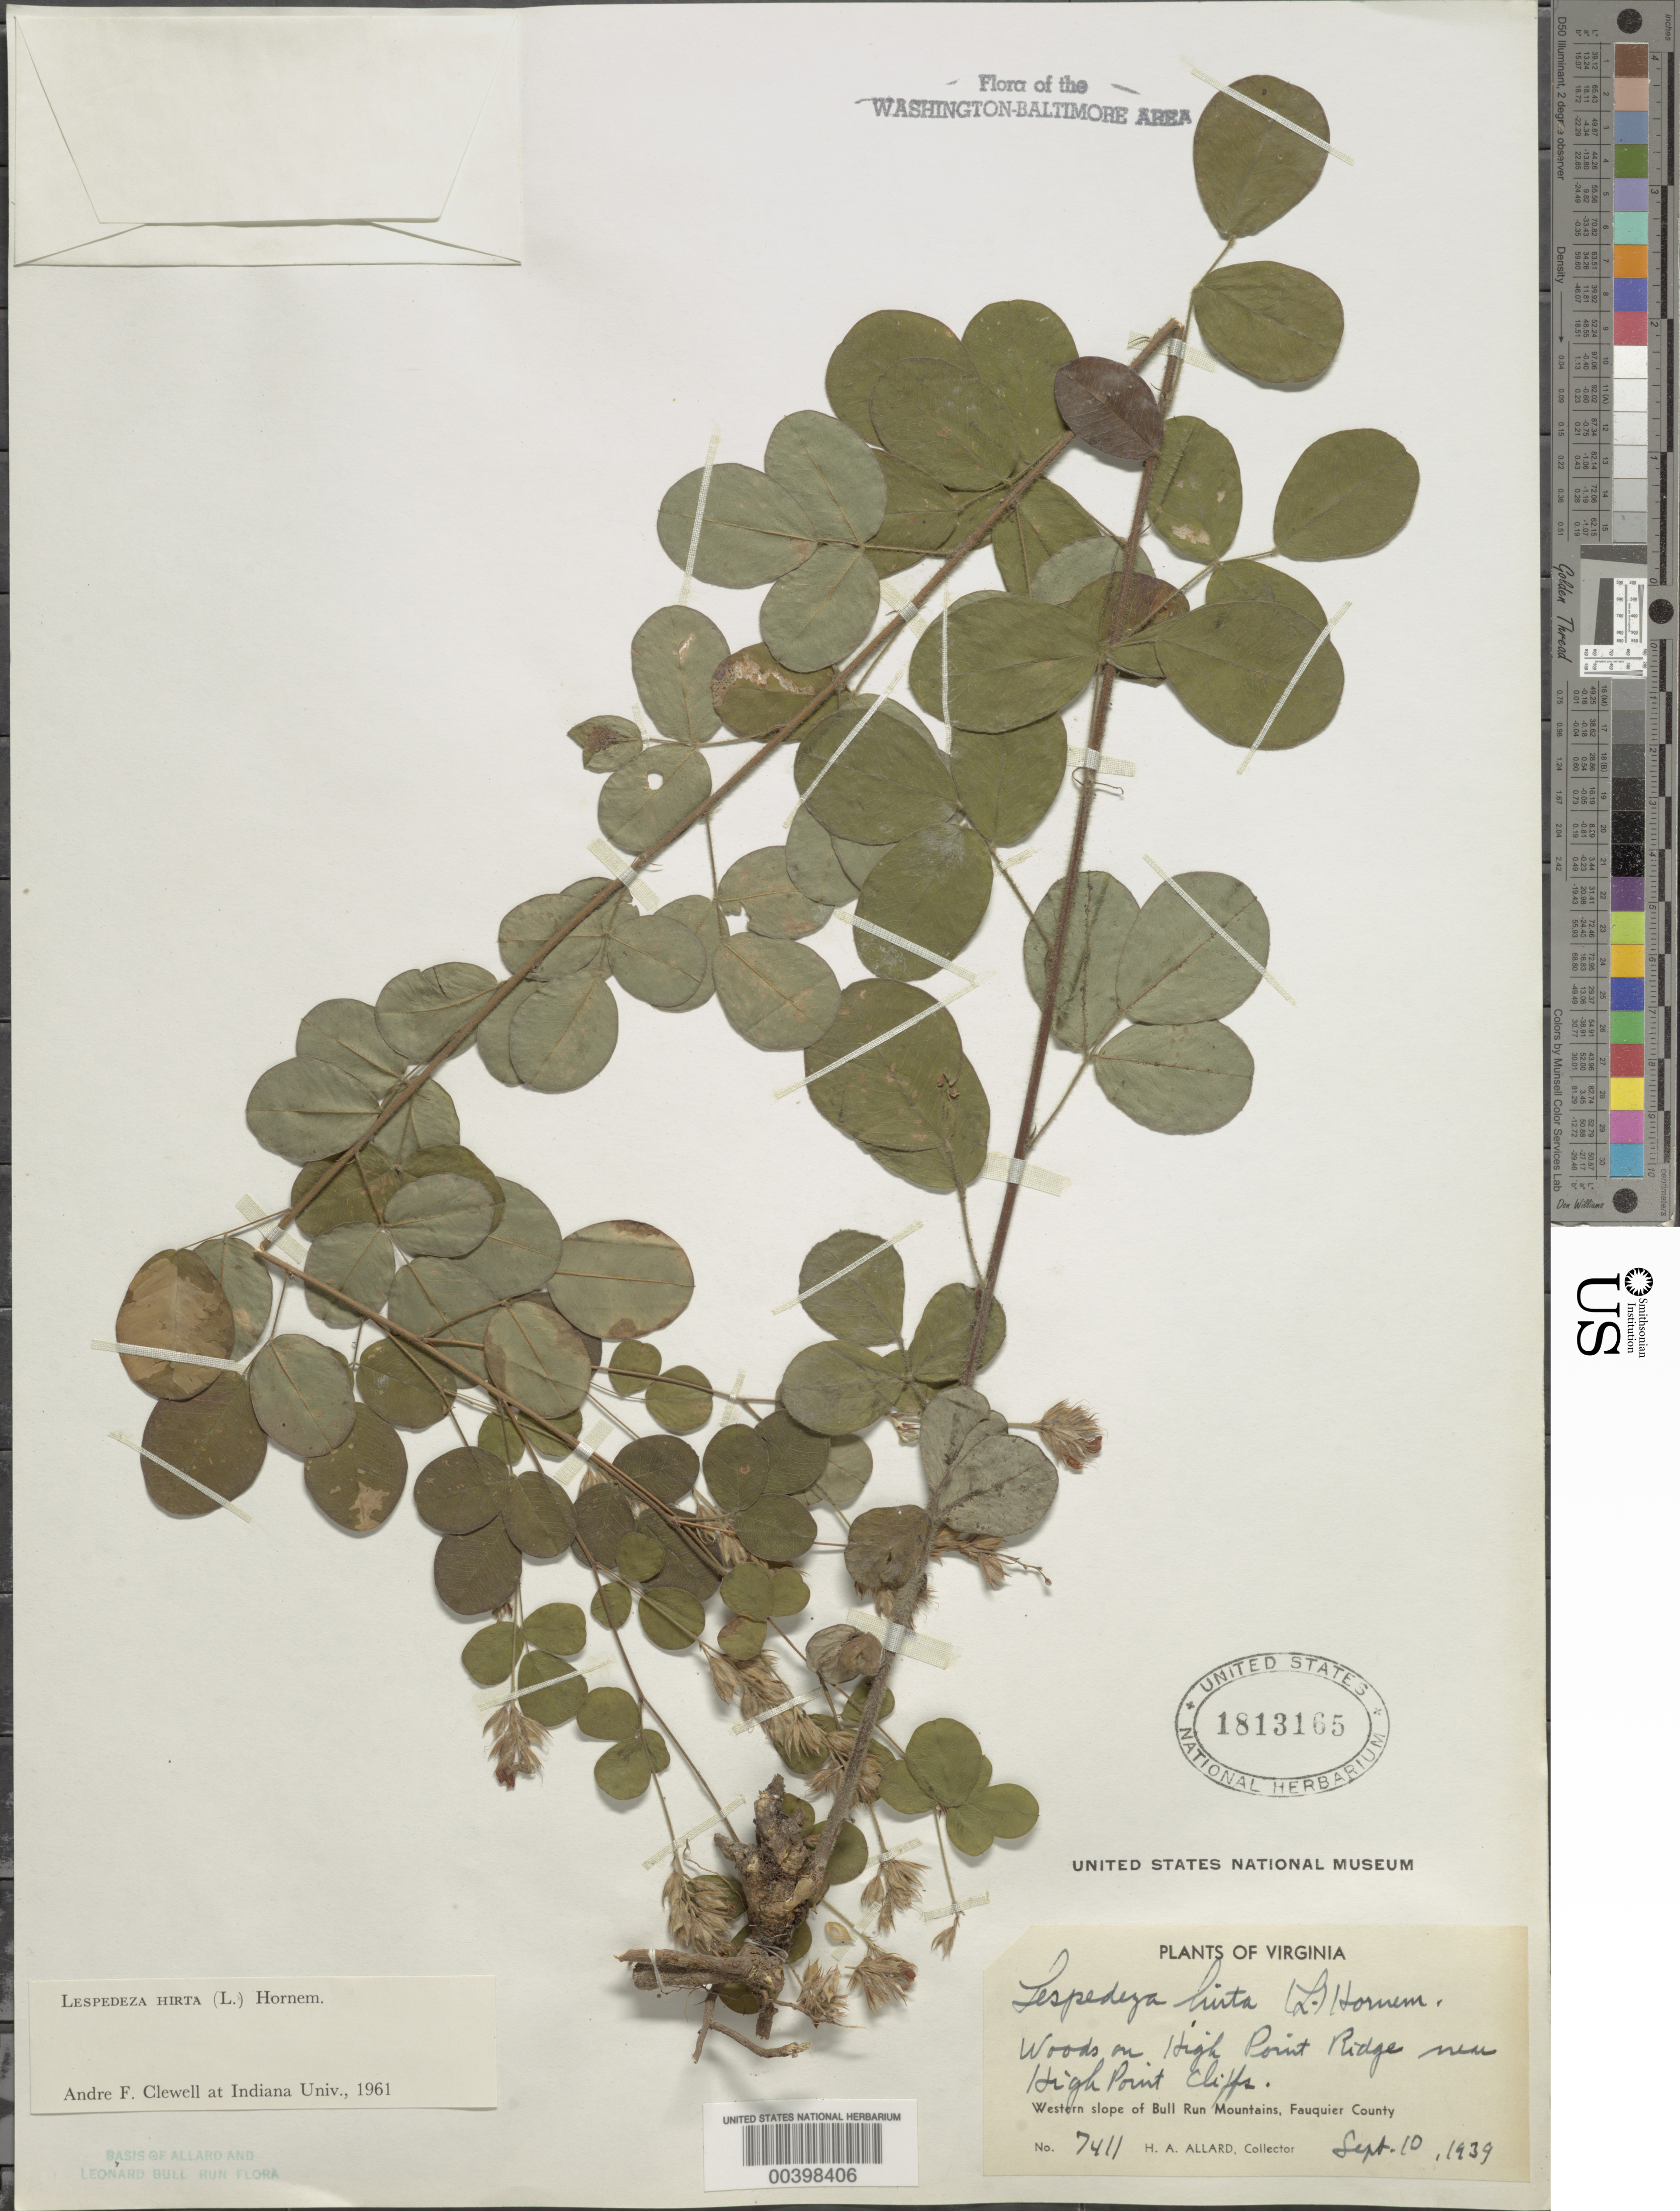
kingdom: Plantae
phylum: Tracheophyta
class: Magnoliopsida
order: Fabales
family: Fabaceae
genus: Lespedeza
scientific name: Lespedeza hirta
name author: (L.) Hornem.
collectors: H. A. Allard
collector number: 7411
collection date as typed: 10 Sep 1939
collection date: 1939-09-10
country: United States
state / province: Virginia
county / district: Fauquier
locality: High Point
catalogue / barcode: US 1813165